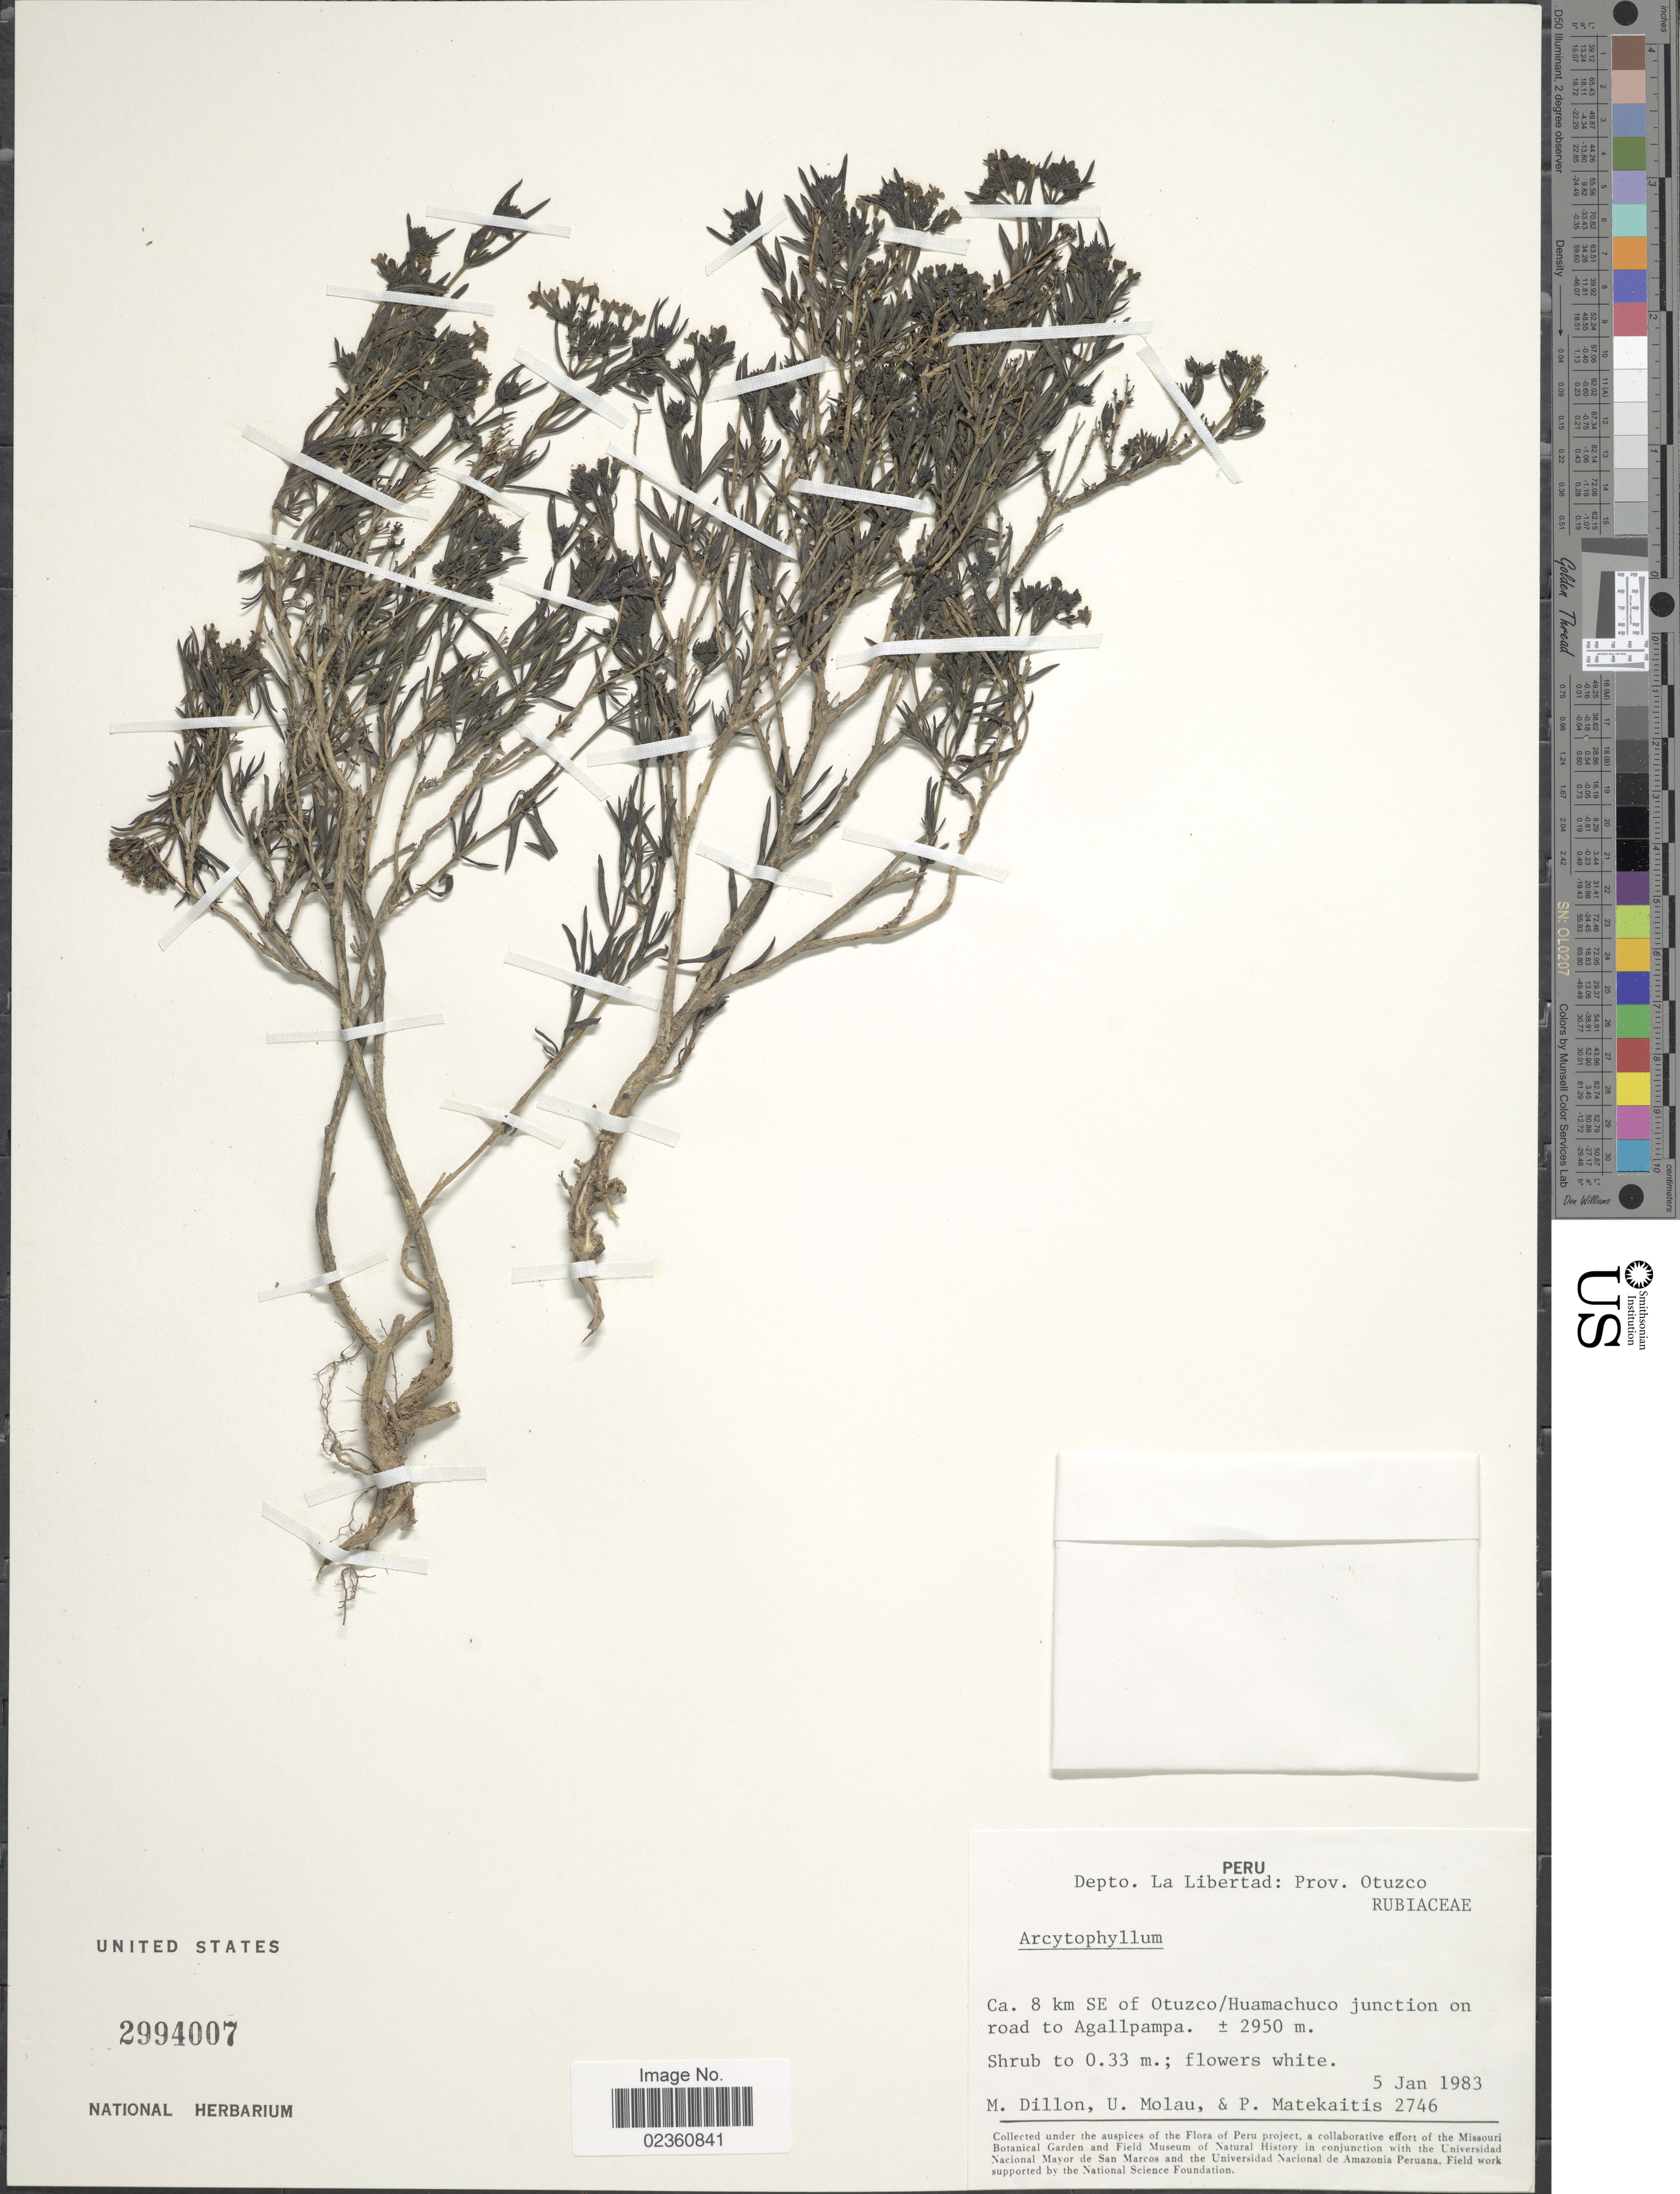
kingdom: Plantae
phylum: Tracheophyta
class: Magnoliopsida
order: Gentianales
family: Rubiaceae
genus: Arcytophyllum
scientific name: Arcytophyllum sp.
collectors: M. O. Dillon, U. Molau & P. Matekaitis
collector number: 2746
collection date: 1983-01-05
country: Peru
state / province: La Libertad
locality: Depto La Libertad: Prov. Otuzco, Ca. 8 km SE of Otuzco/Huamachuco junction on road to Agallpampa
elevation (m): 2950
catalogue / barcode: US 2994007